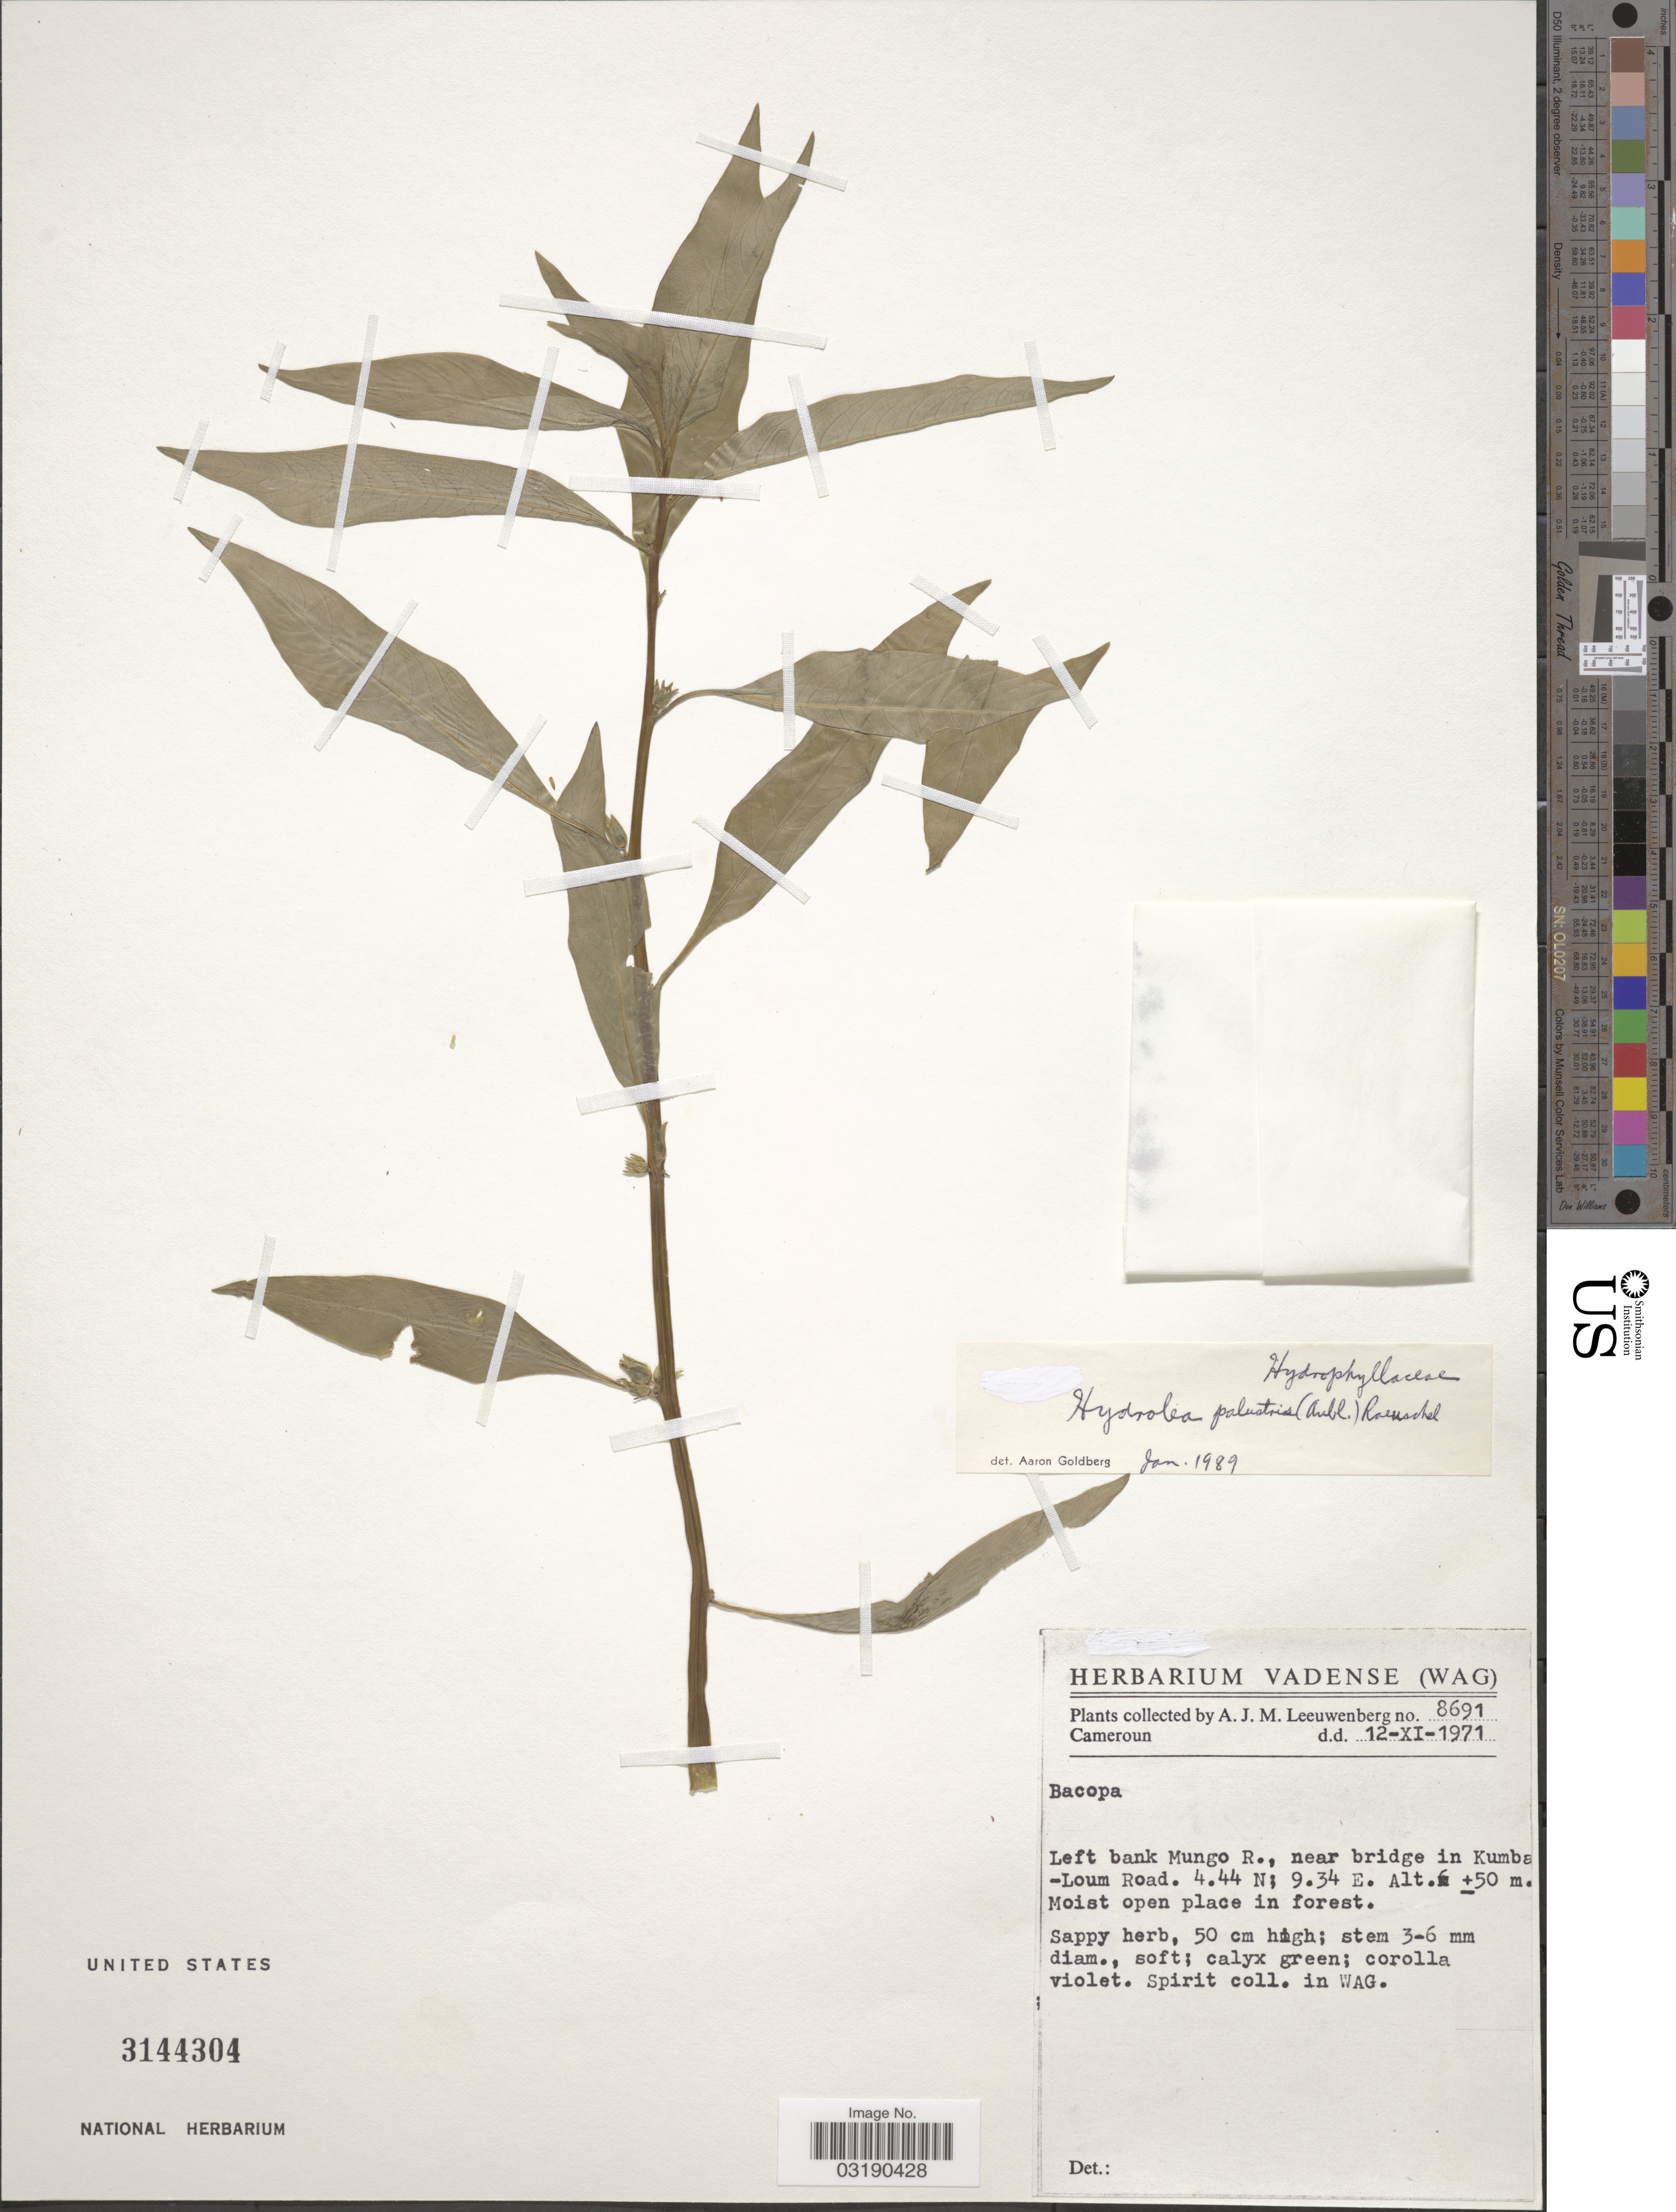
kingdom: Plantae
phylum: Tracheophyta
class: Magnoliopsida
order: Solanales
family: Hydroleaceae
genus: Hydrolea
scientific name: Hydrolea palustris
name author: (Aubl.) Raeusch.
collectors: A. J. M. Leeuwenberg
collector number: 8691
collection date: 1971-11-12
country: Cameroon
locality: Left bank Mungo R., near bridge in Kumba-Loum Road.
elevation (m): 50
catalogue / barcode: US 3144304